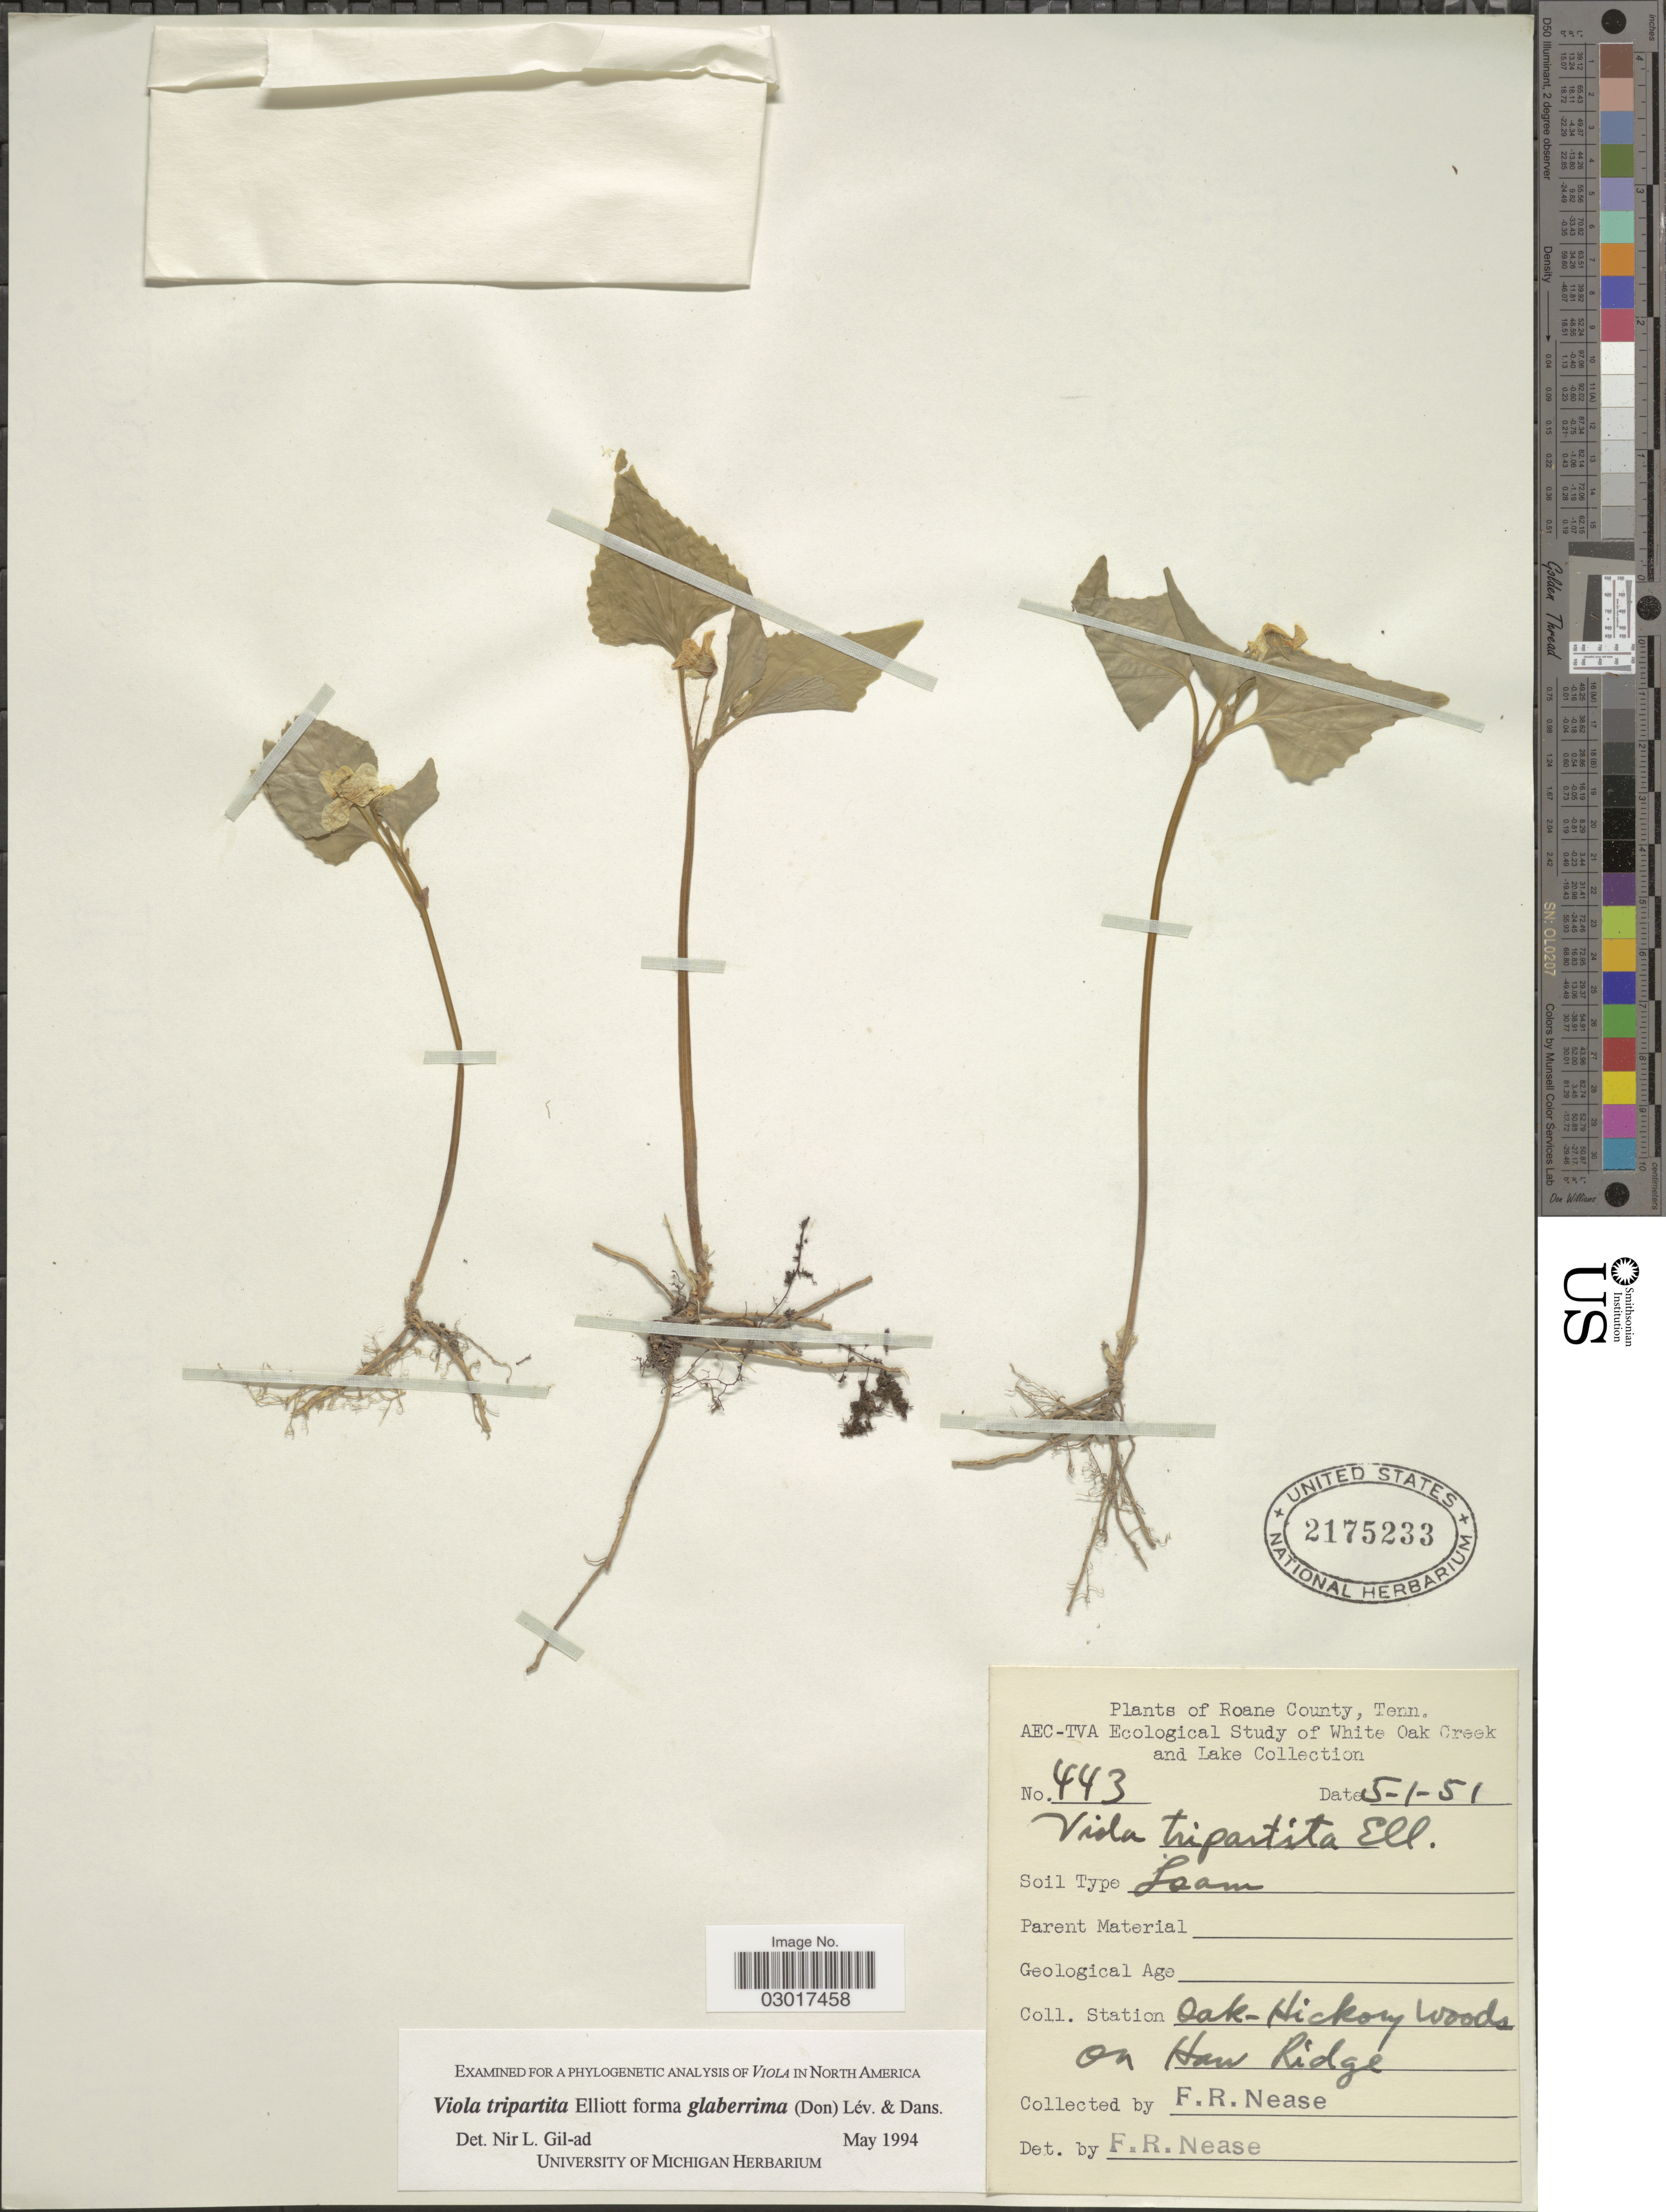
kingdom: Plantae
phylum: Tracheophyta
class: Magnoliopsida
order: Malpighiales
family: Violaceae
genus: Viola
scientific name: Viola tripartita var. glaberrima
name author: (Ging.) R.M. Harper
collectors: F. Nease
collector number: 443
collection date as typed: Transcribed d/m/y: 1/5/51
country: United States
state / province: Tennessee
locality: Roane County, Station Oak-Hickory Woods on Haw Ridge.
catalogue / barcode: US 2175233